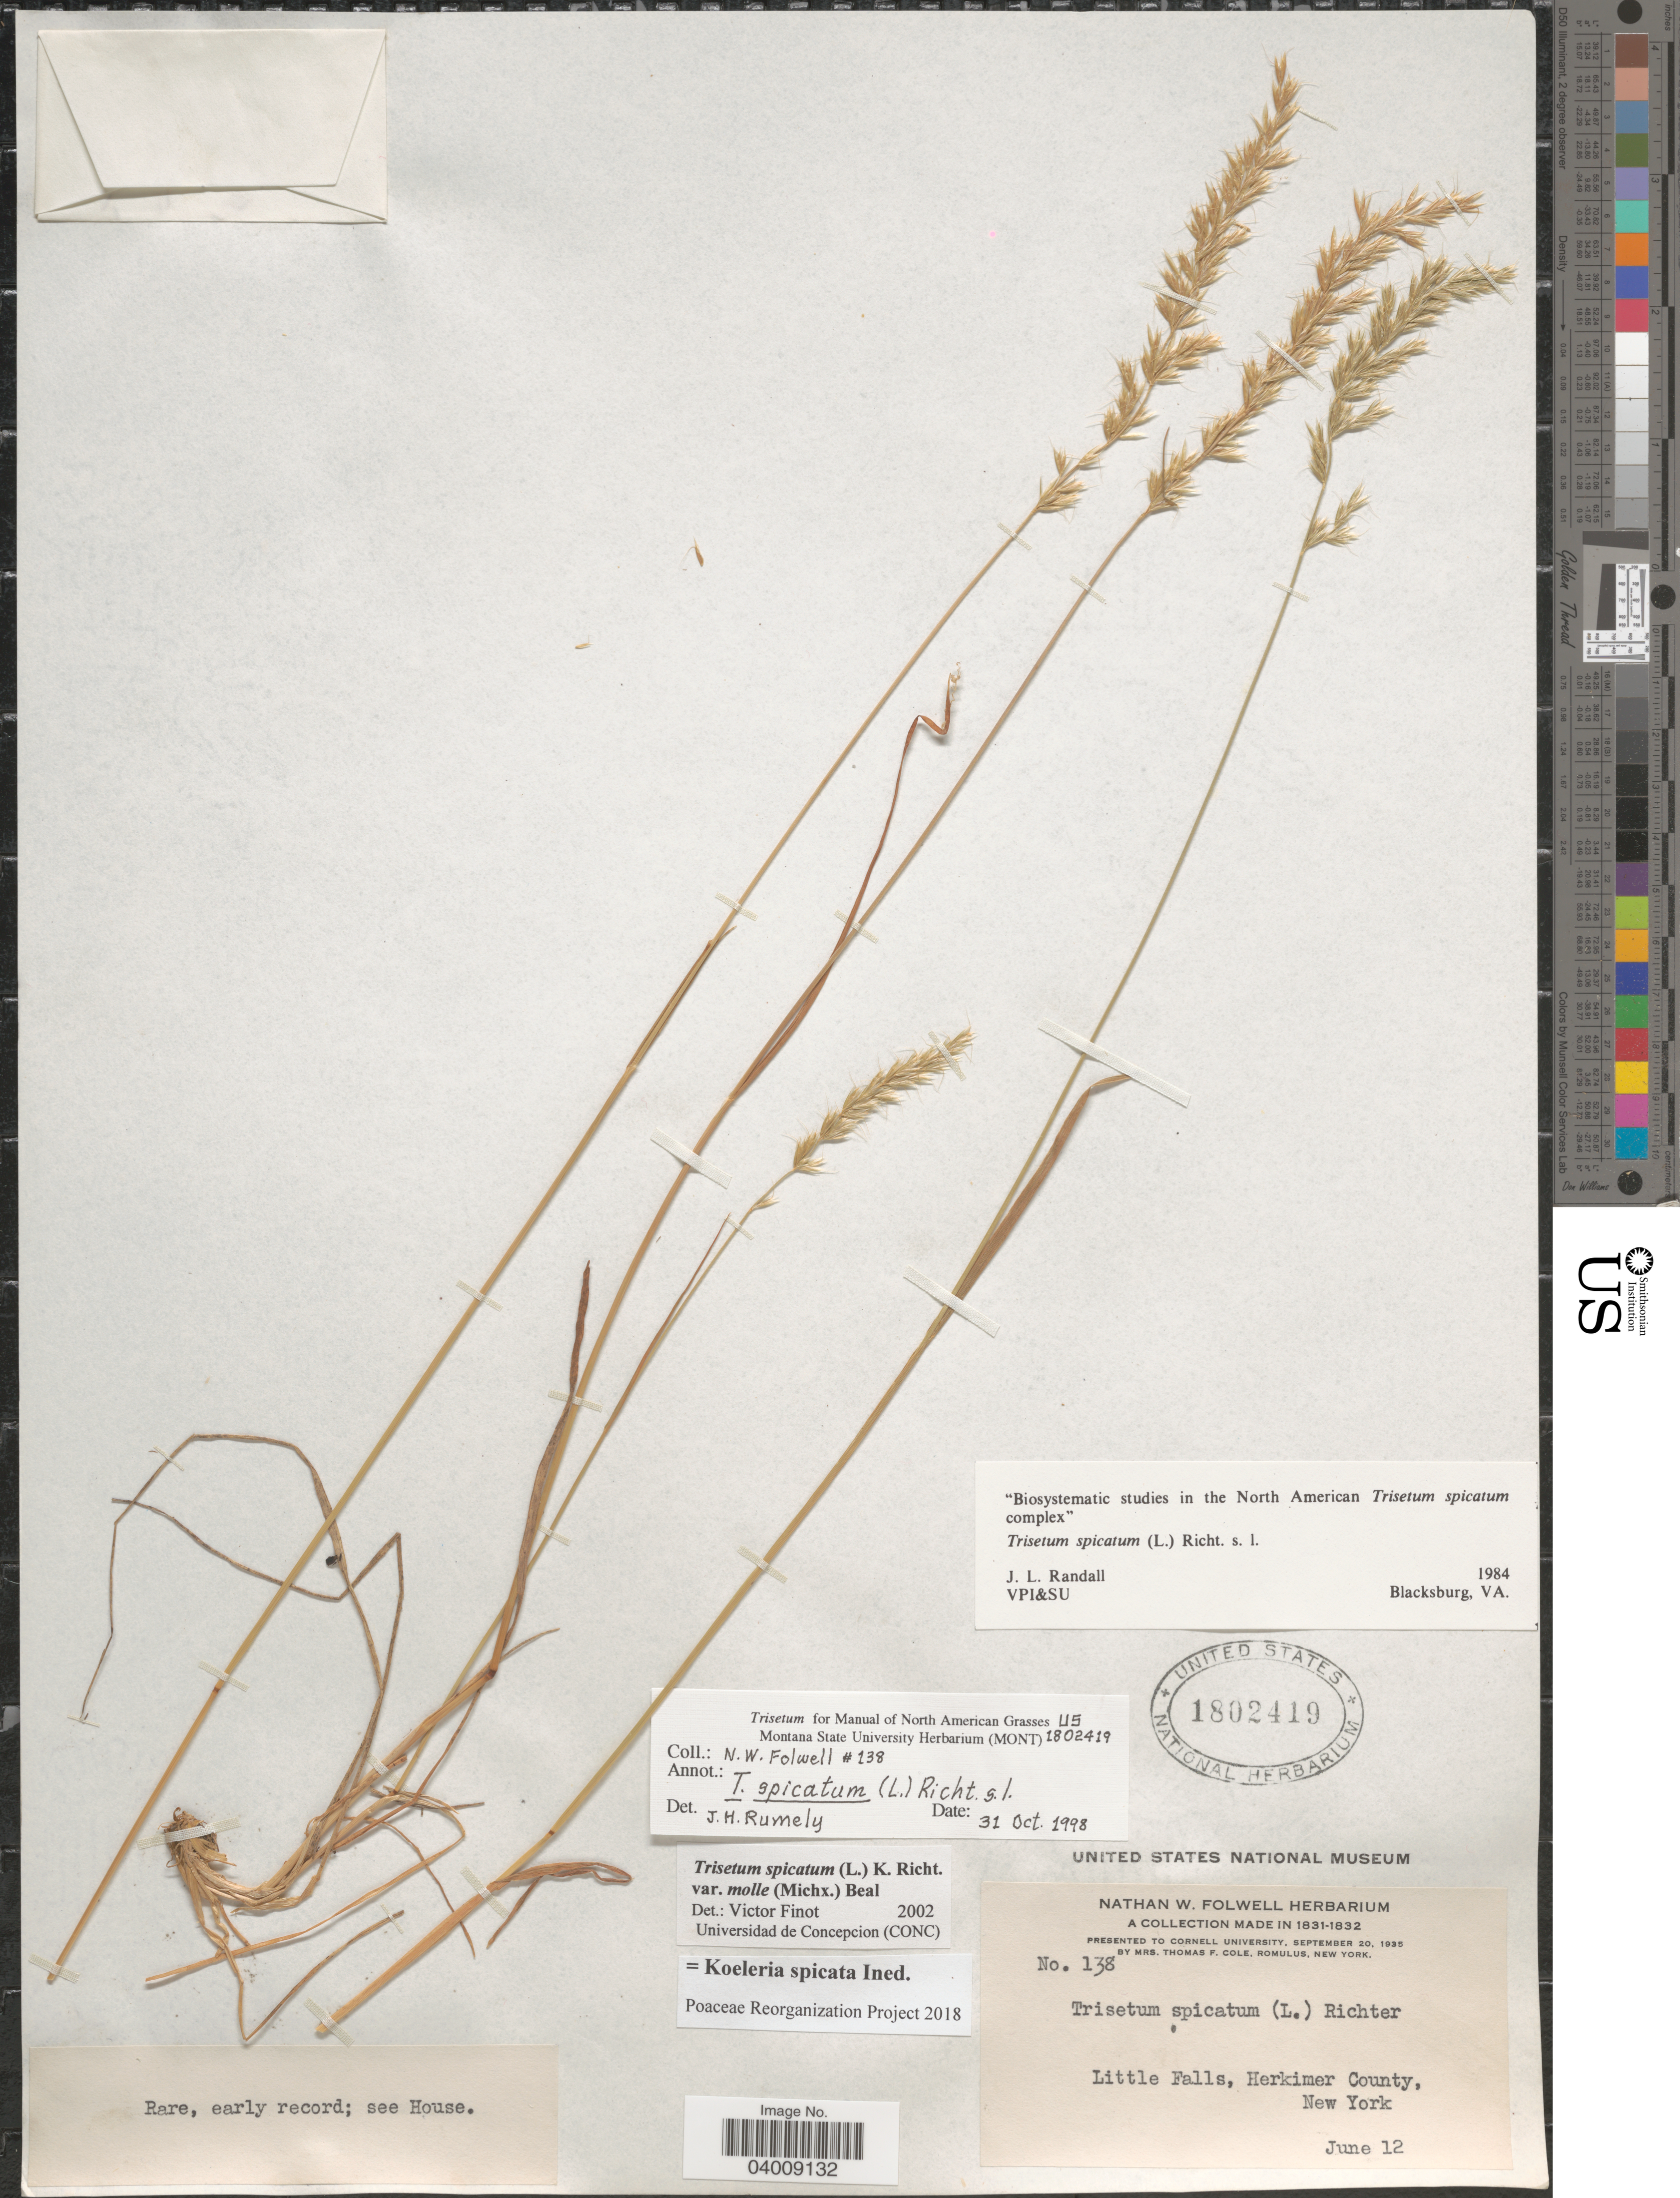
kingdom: Plantae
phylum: Tracheophyta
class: Liliopsida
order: Poales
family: Poaceae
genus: Koeleria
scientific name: Koeleria spicata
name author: (L.) Barberá et al.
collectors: ex herb. Nathan W. Folwell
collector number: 138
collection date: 1831-06-12/1832-06-12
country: United States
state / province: New York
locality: Little Falls, Herkimer County.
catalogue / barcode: US 1802419